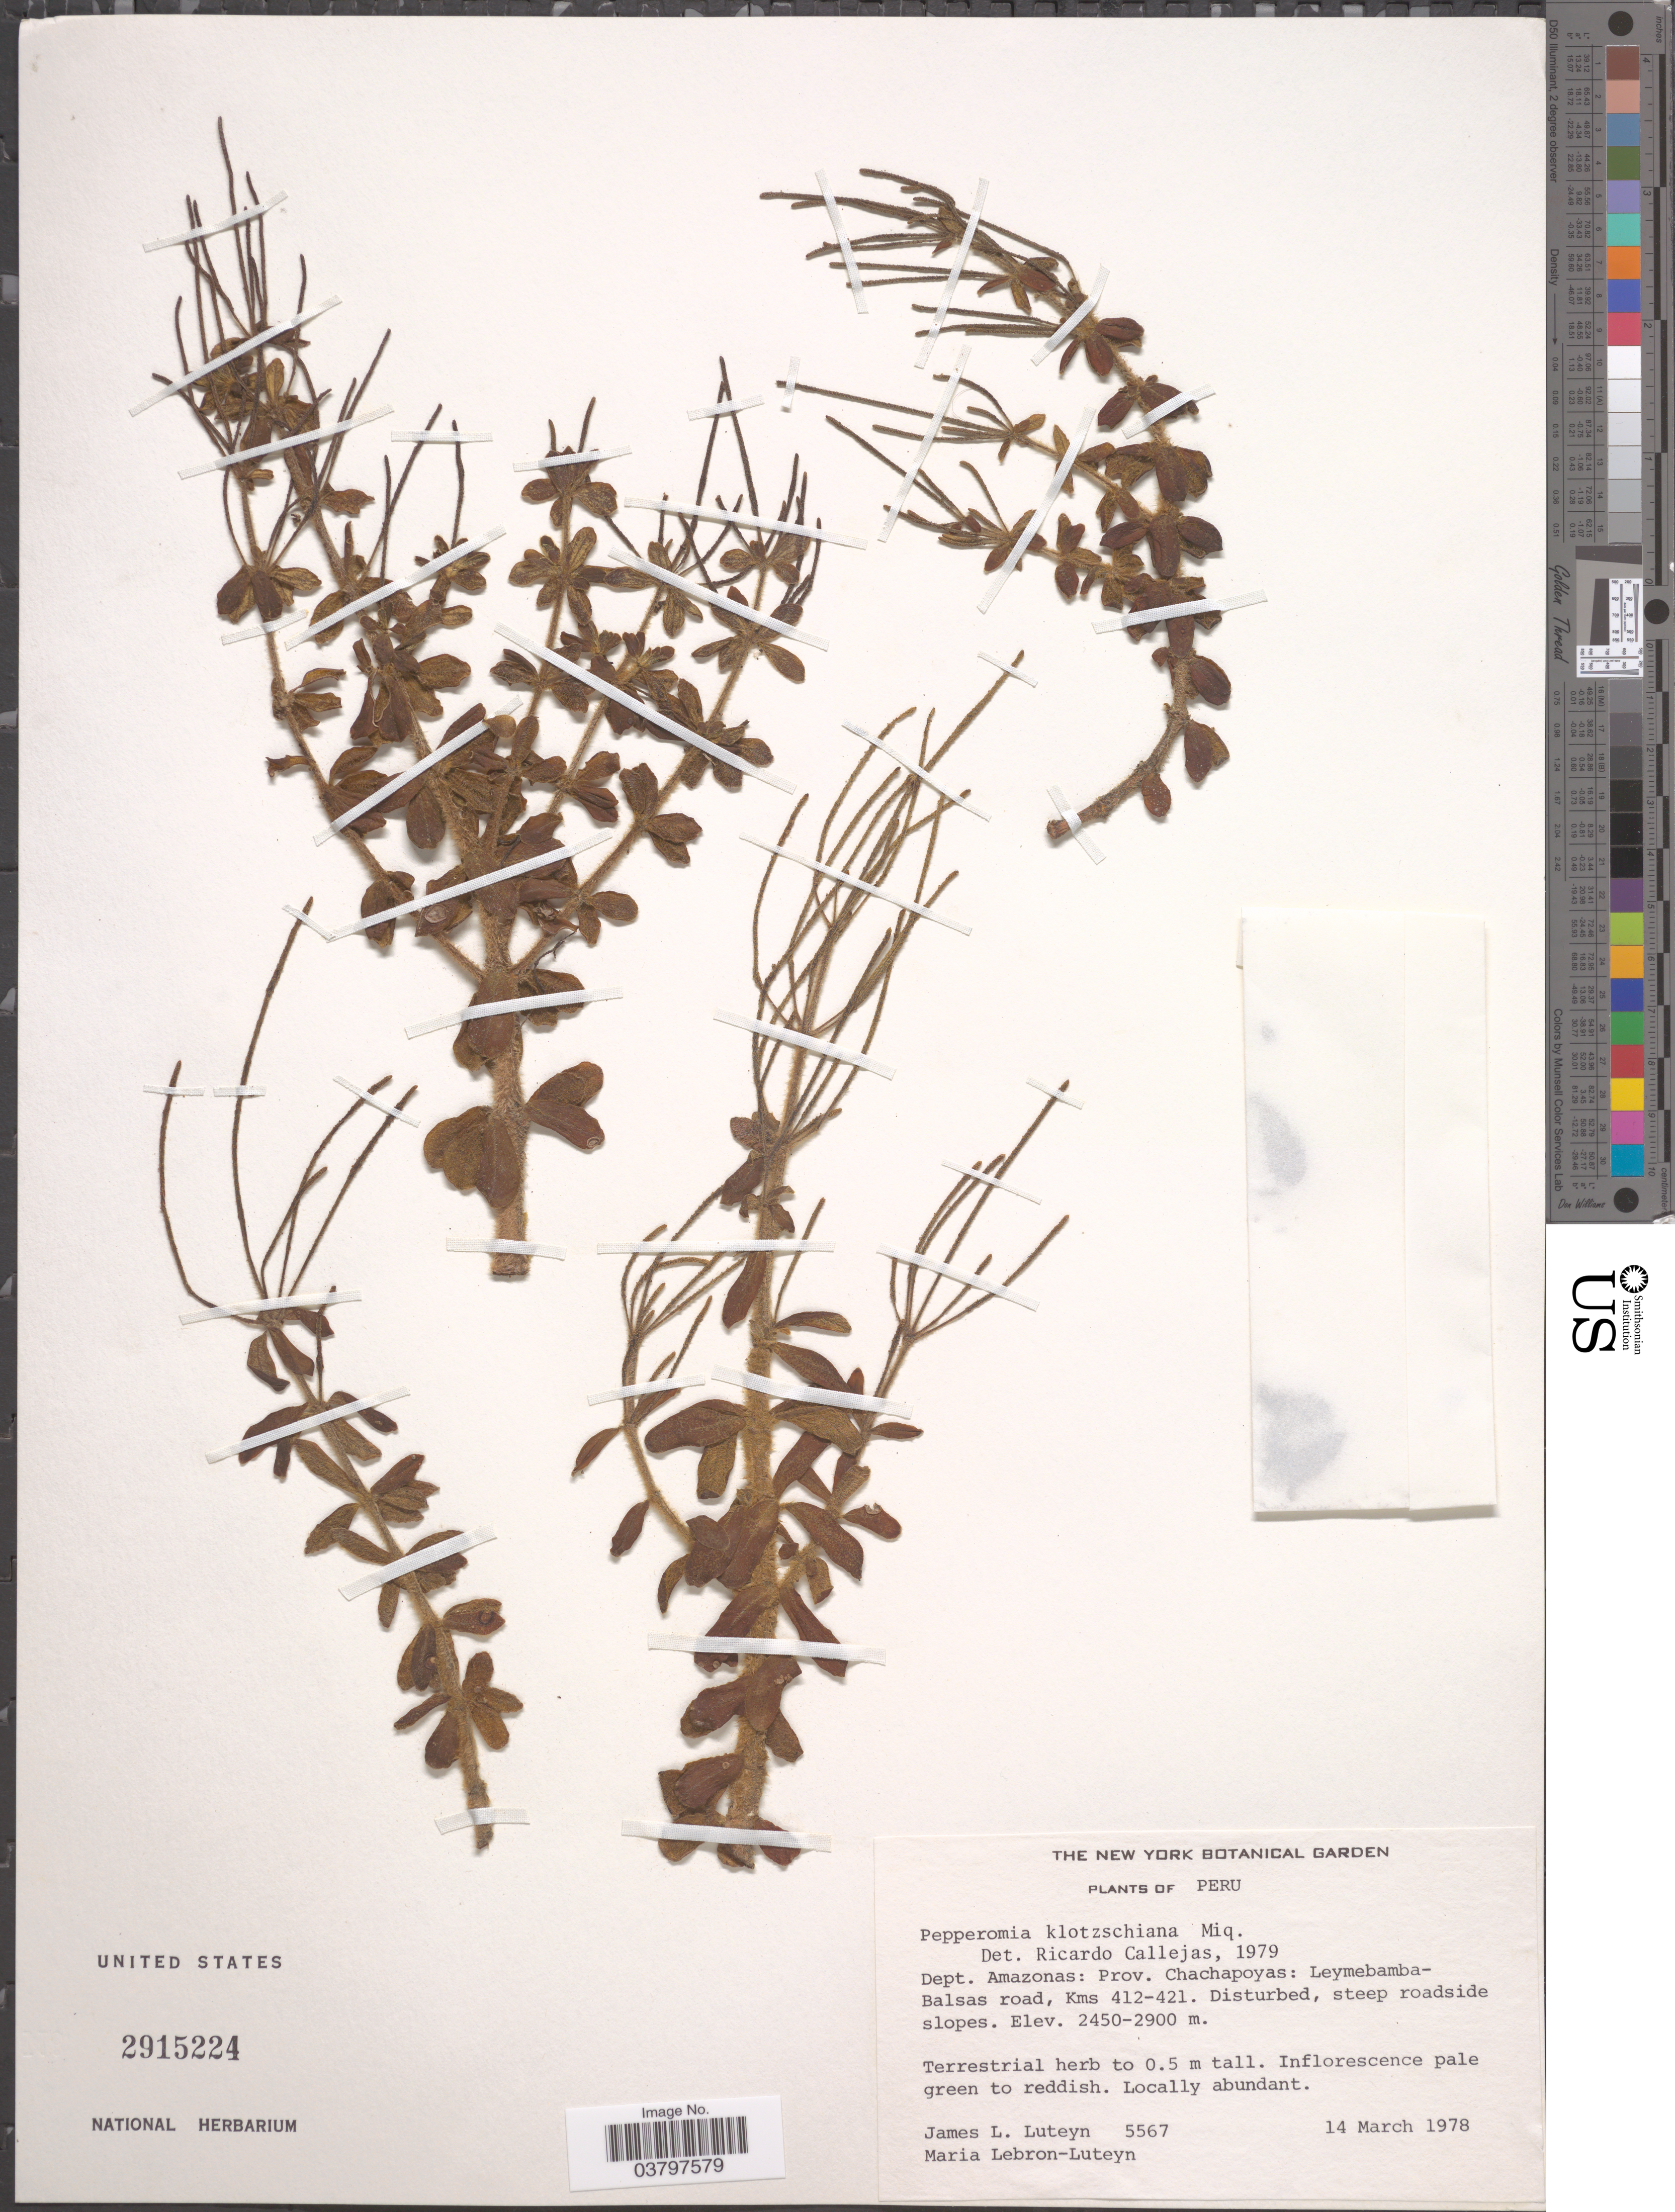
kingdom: Plantae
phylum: Tracheophyta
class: Magnoliopsida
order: Piperales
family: Piperaceae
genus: Peperomia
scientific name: Peperomia klotzschiana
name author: Miq.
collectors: J. L. Luteyn & M. L. Lebrón-Luteyn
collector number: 5567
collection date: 1978-03-14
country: Peru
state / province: Amazonas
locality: Dept. Amazonas: Prov. Chachapoyas: Leymebamba-Balsas road, Kms 412-421.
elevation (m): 2450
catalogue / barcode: US 2915224